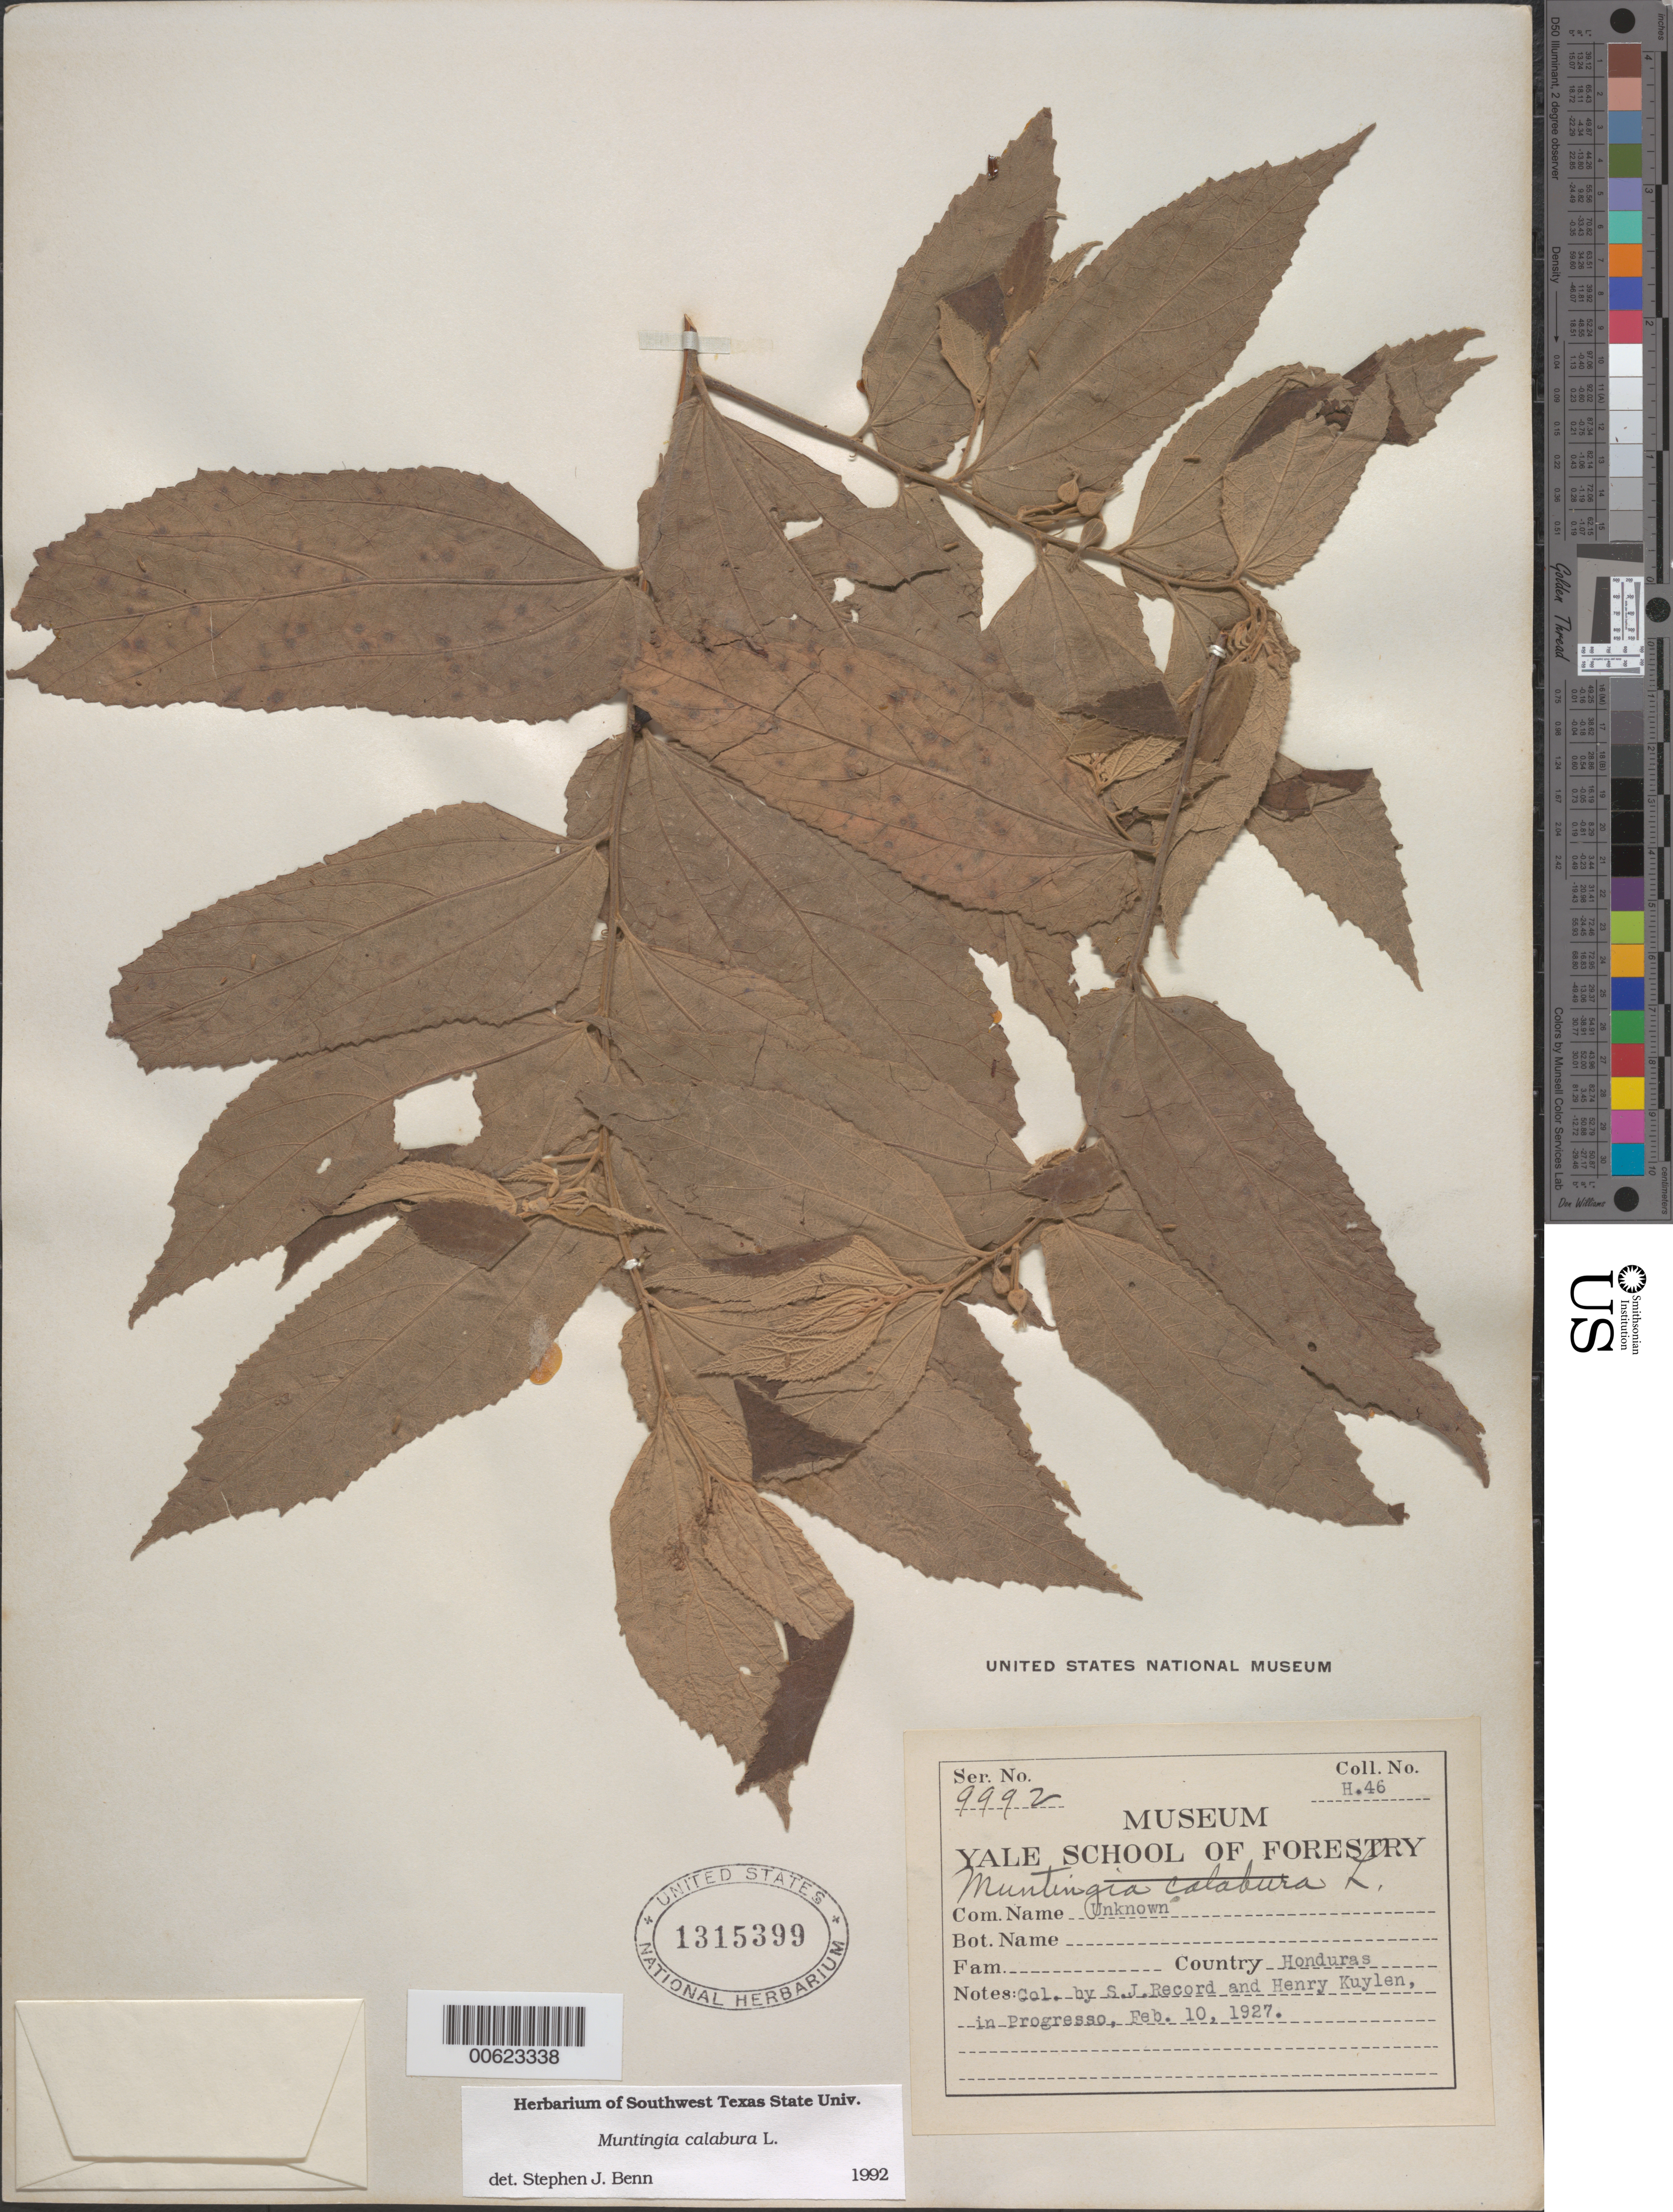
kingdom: Plantae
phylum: Tracheophyta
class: Magnoliopsida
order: Malvales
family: Muntingiaceae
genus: Muntingia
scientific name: Muntingia calabura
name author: L.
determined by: Benn, S. J.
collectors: S. J. Record & H. Kuylen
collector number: H.46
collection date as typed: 10 Feb 1927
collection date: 1927-02-10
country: Honduras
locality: In Progresso.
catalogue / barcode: US 1315399